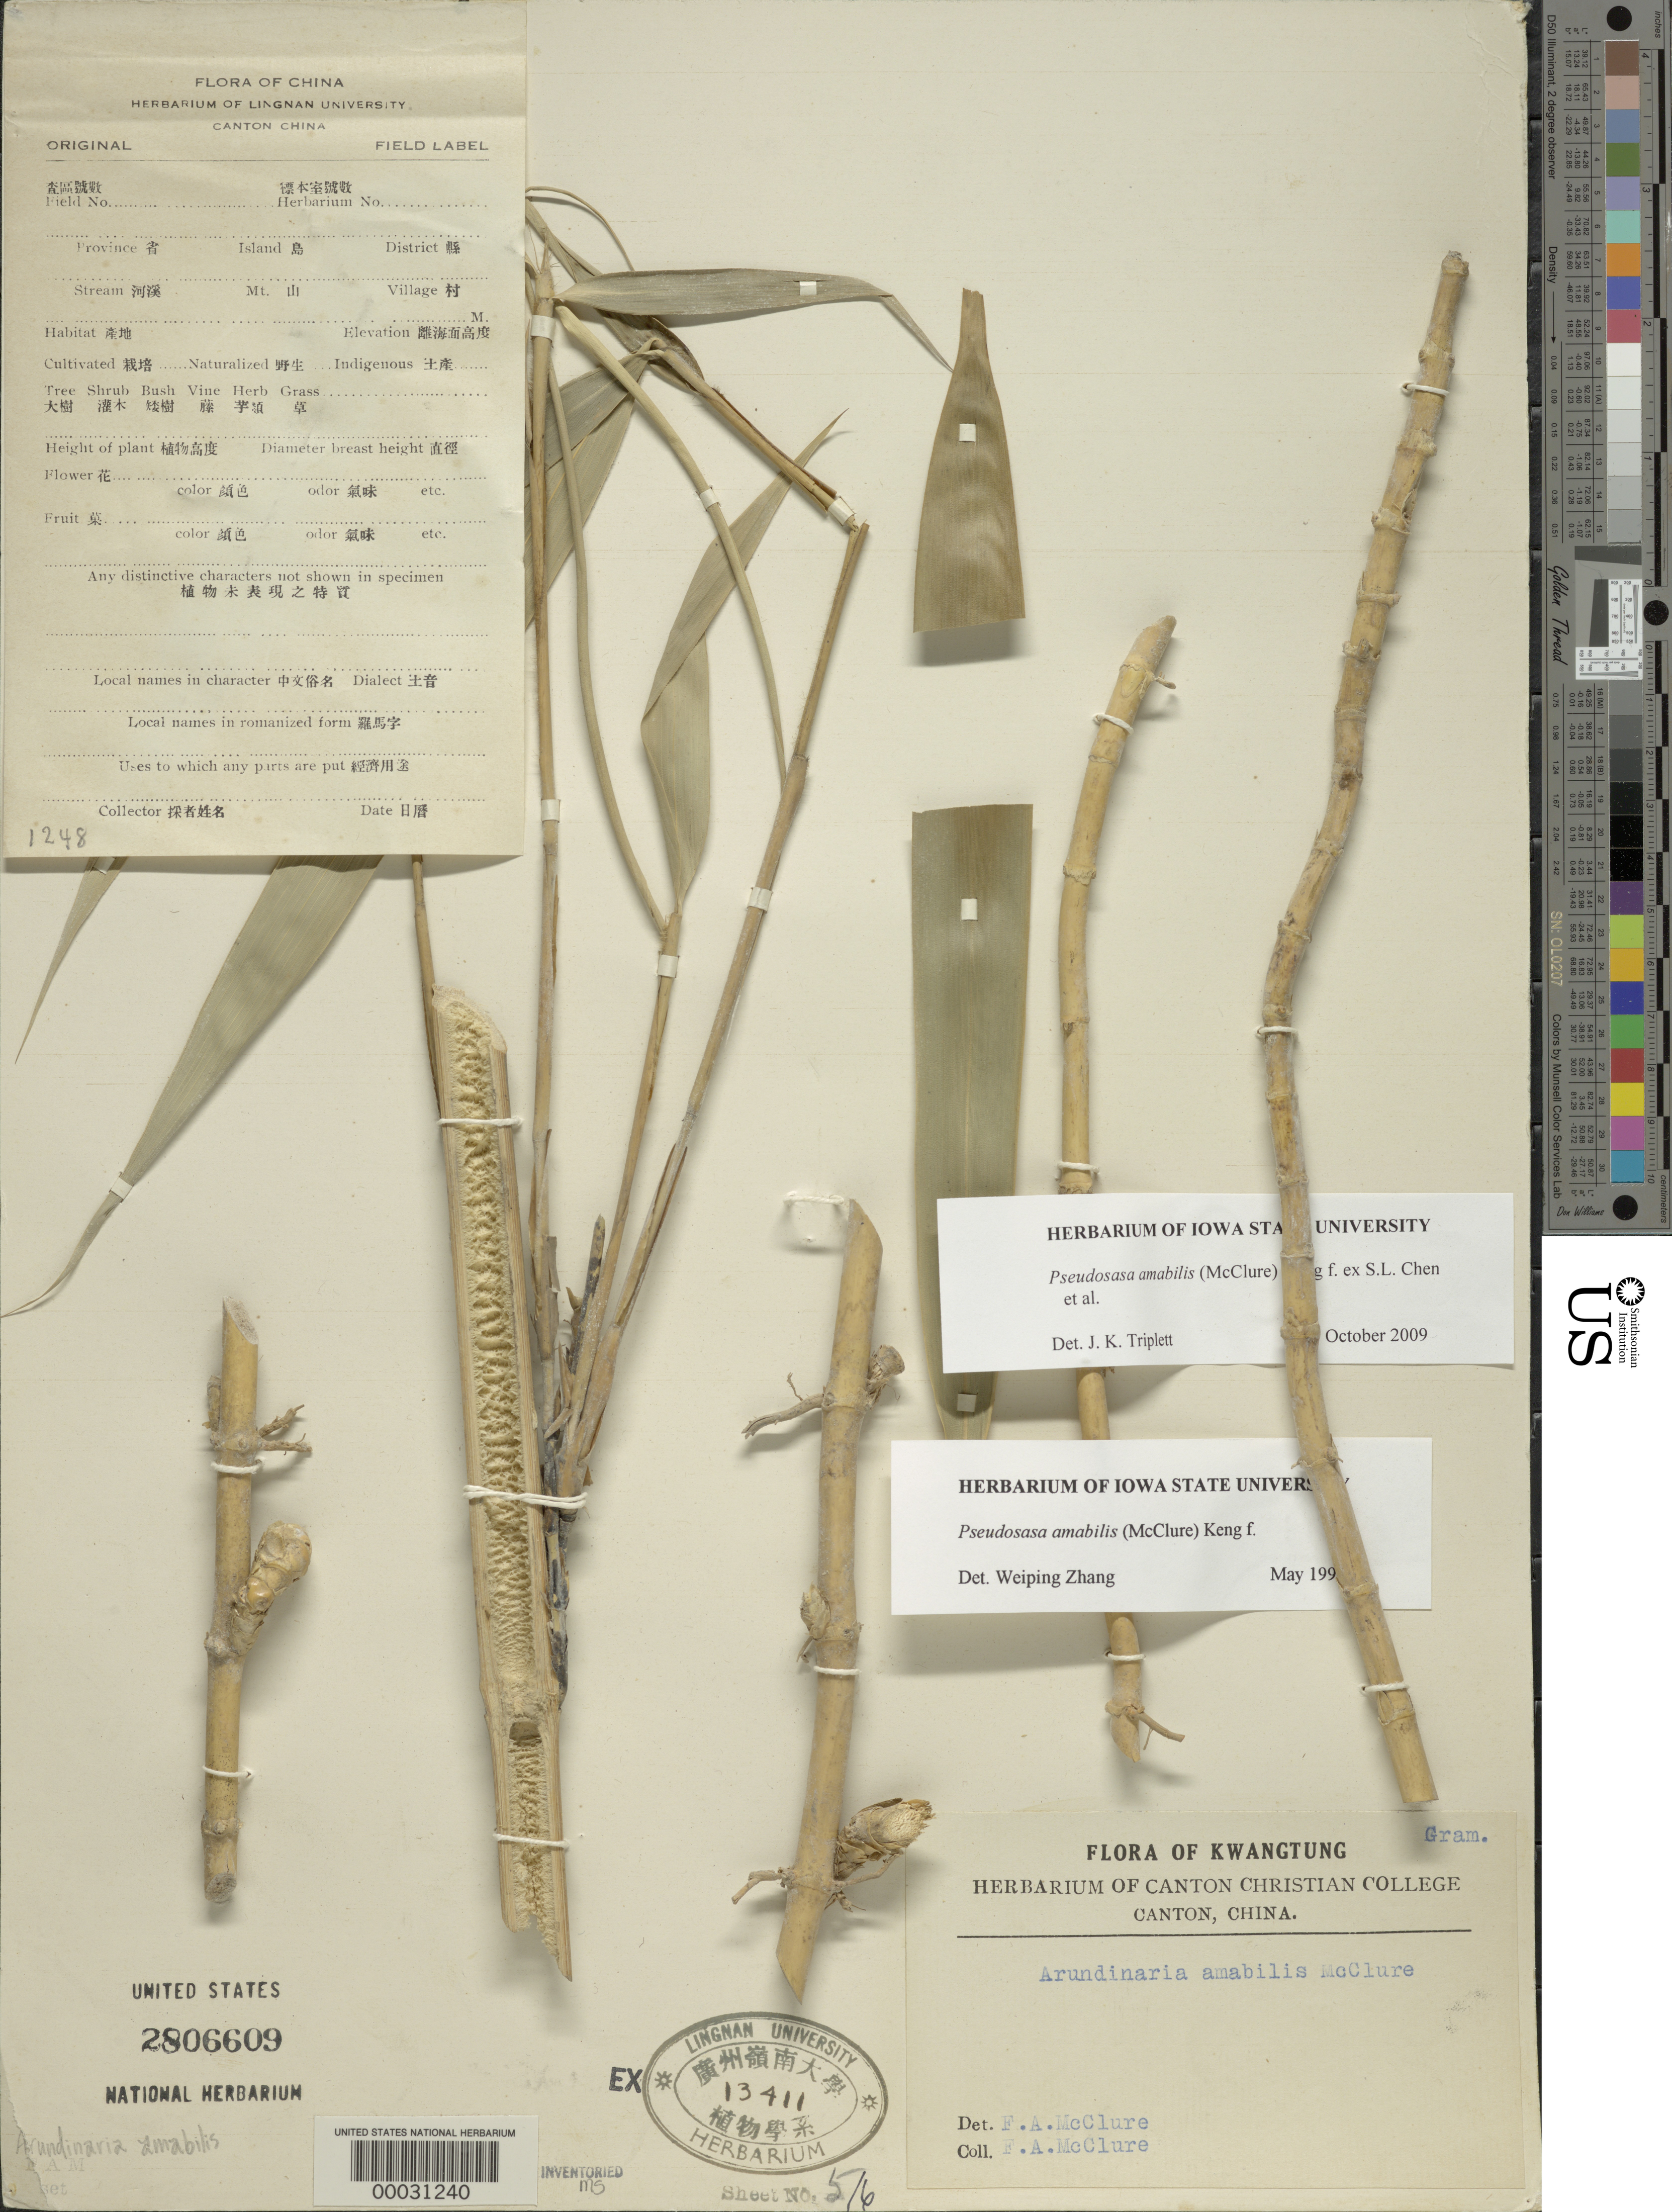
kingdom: Plantae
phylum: Tracheophyta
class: Liliopsida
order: Poales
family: Poaceae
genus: Pseudosasa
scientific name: Pseudosasa amabilis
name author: (McClure) Keng f.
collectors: F. A. McClure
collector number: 1587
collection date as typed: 28 Apr 1925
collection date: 1925-04-28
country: China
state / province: Guangdong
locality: Kwangai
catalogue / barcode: US 2806609